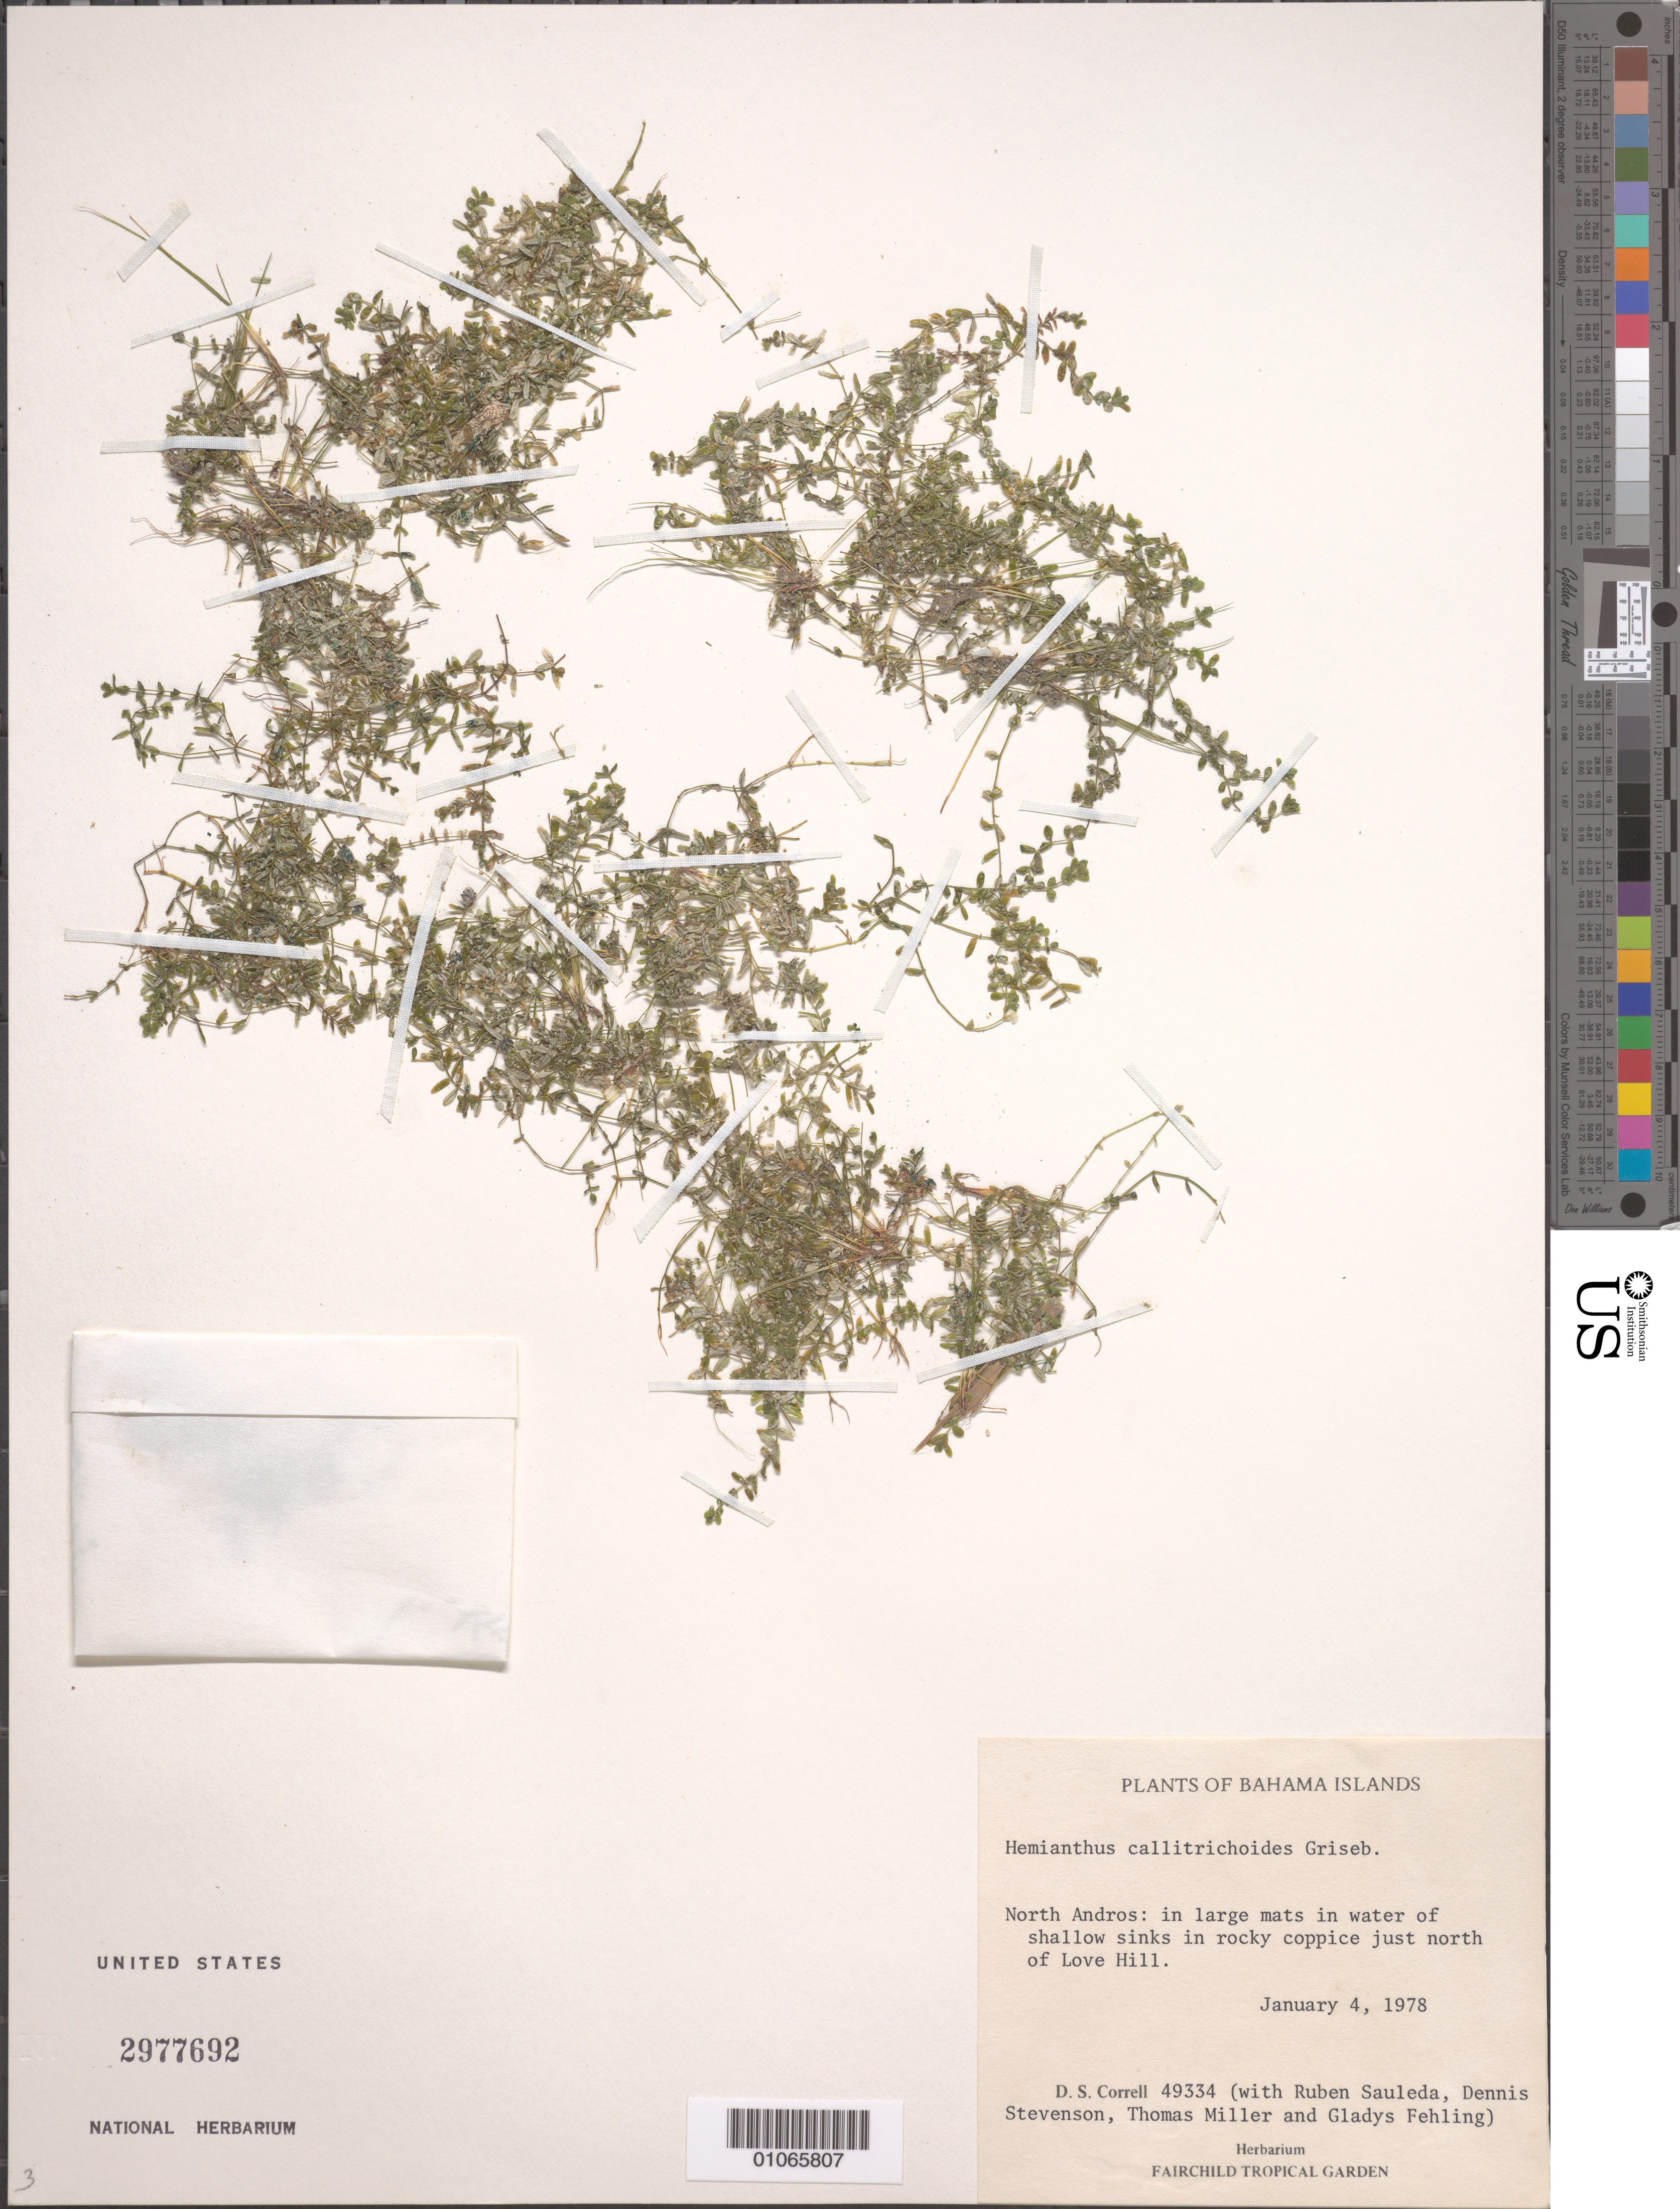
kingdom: Plantae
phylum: Tracheophyta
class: Magnoliopsida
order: Lamiales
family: Linderniaceae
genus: Hemianthus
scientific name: Hemianthus callitrichoides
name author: Griseb.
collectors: D. S. Correll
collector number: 49334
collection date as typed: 04 Jan 1978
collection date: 1978-01-04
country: Bahamas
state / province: North Andros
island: Andros I.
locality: In large mats in water of shallow sinks in rocky coppice just north of Love Hill.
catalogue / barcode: US 2977692